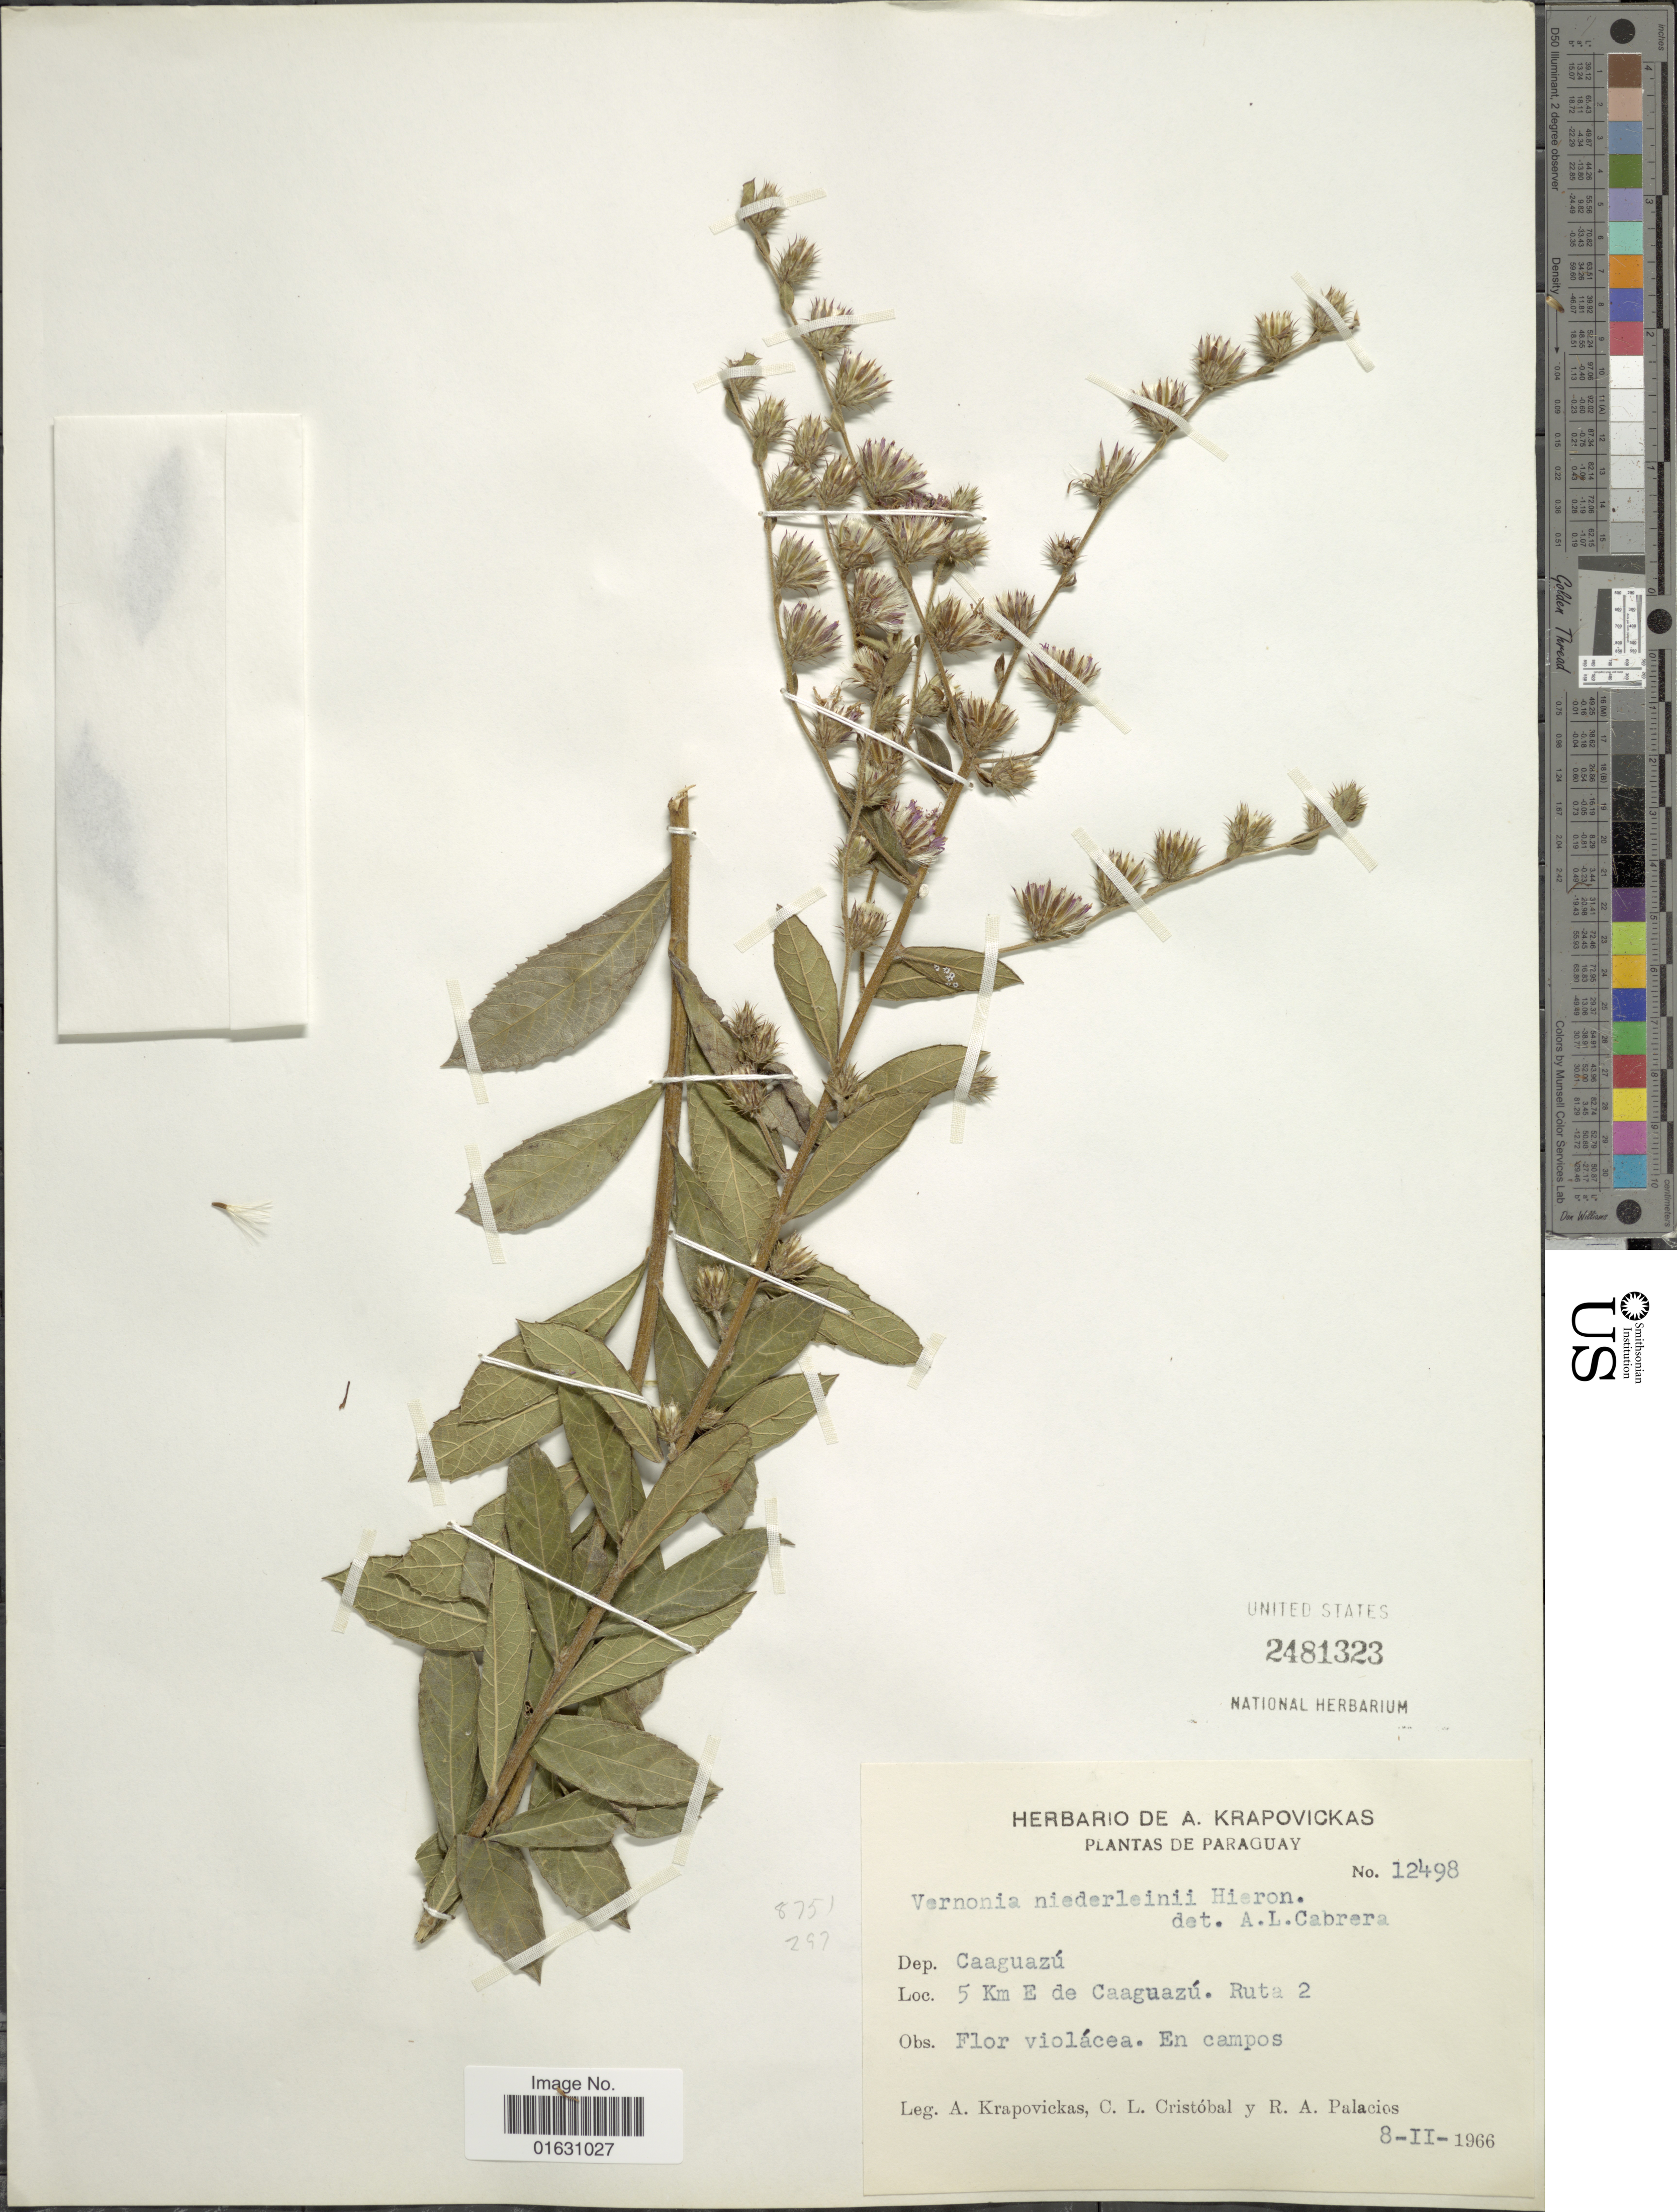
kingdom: Plantae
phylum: Tracheophyta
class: Magnoliopsida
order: Asterales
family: Asteraceae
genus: Lessingianthus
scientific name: Lessingianthus niederleinii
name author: (Hieron.) H. Rob.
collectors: A. Krapovickas, C. L. Cristóbal & R. Palacios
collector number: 12498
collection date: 1966-02-08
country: Paraguay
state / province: Caaguazu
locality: Dep. Caaguazú. 5 Km E de Caaguazú. Ruta 2.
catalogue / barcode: US 2481323